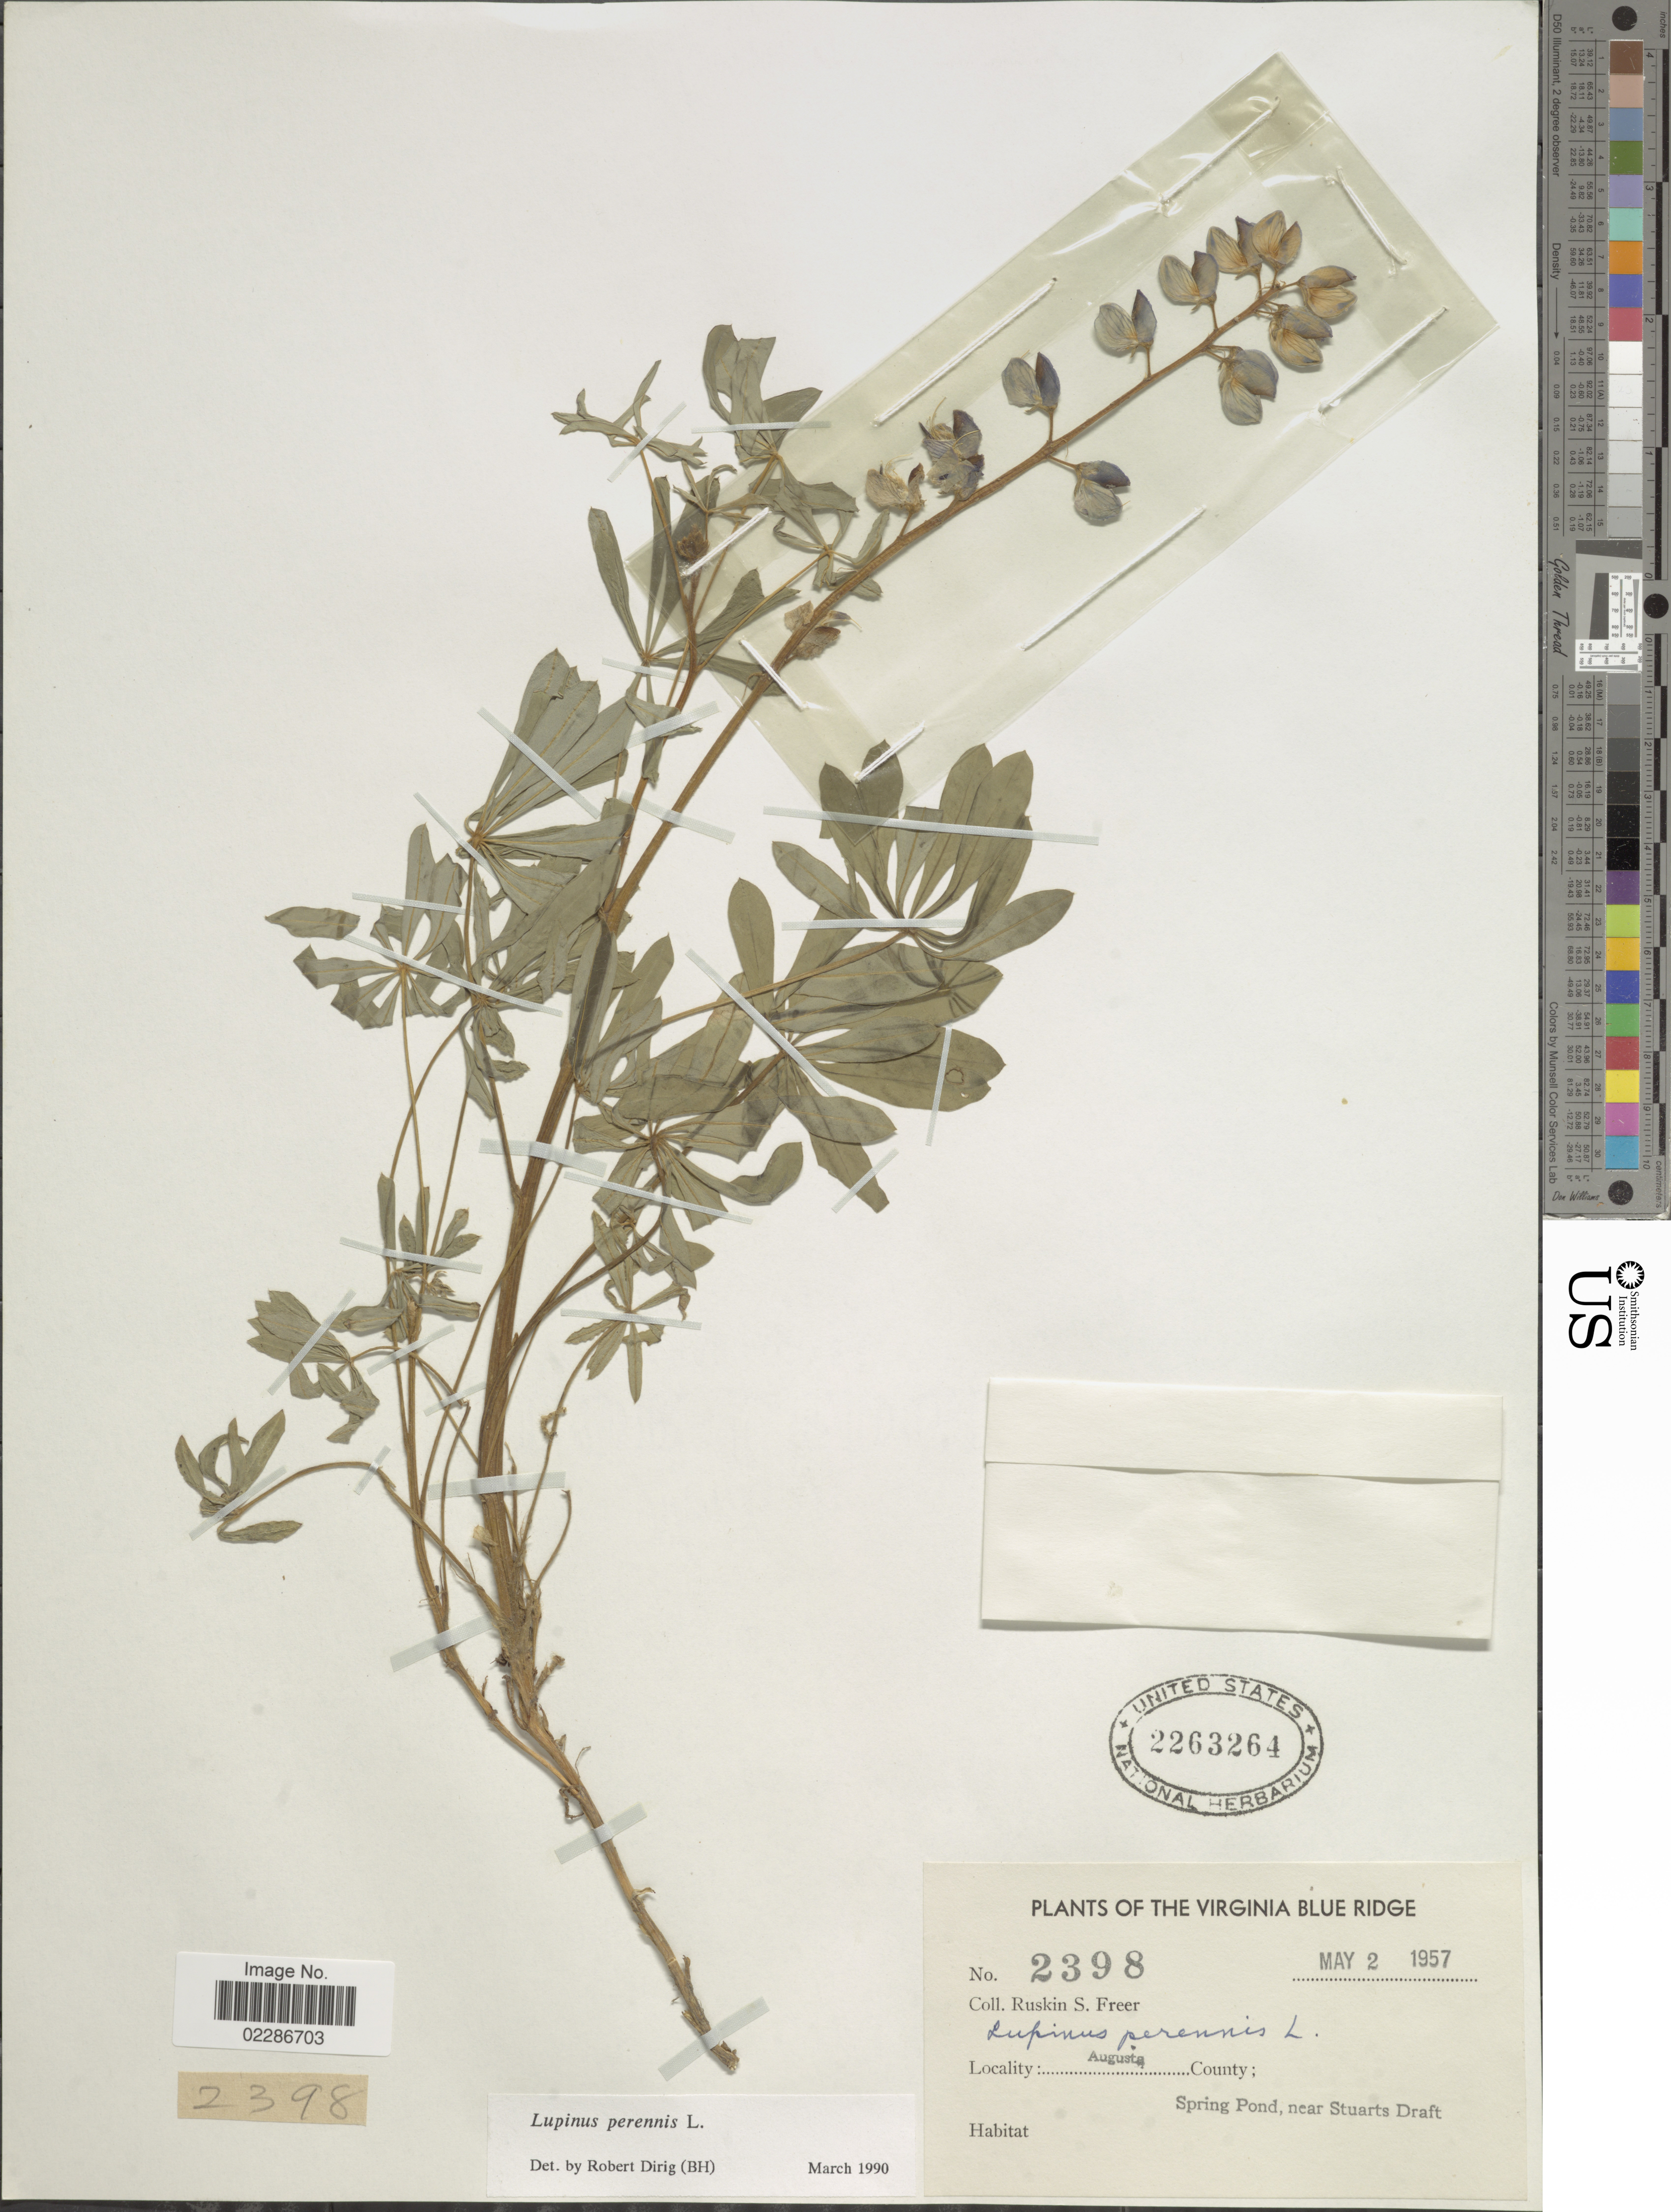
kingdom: Plantae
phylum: Tracheophyta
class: Magnoliopsida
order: Fabales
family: Fabaceae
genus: Lupinus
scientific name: Lupinus perennis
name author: L.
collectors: R. Freer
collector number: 2398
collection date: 1957-05-02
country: United States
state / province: Virginia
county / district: Augusta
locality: The Virginia Blue Ridge, Augusta County; Spring Pond, near Stuarts Draft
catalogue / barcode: US 2263264